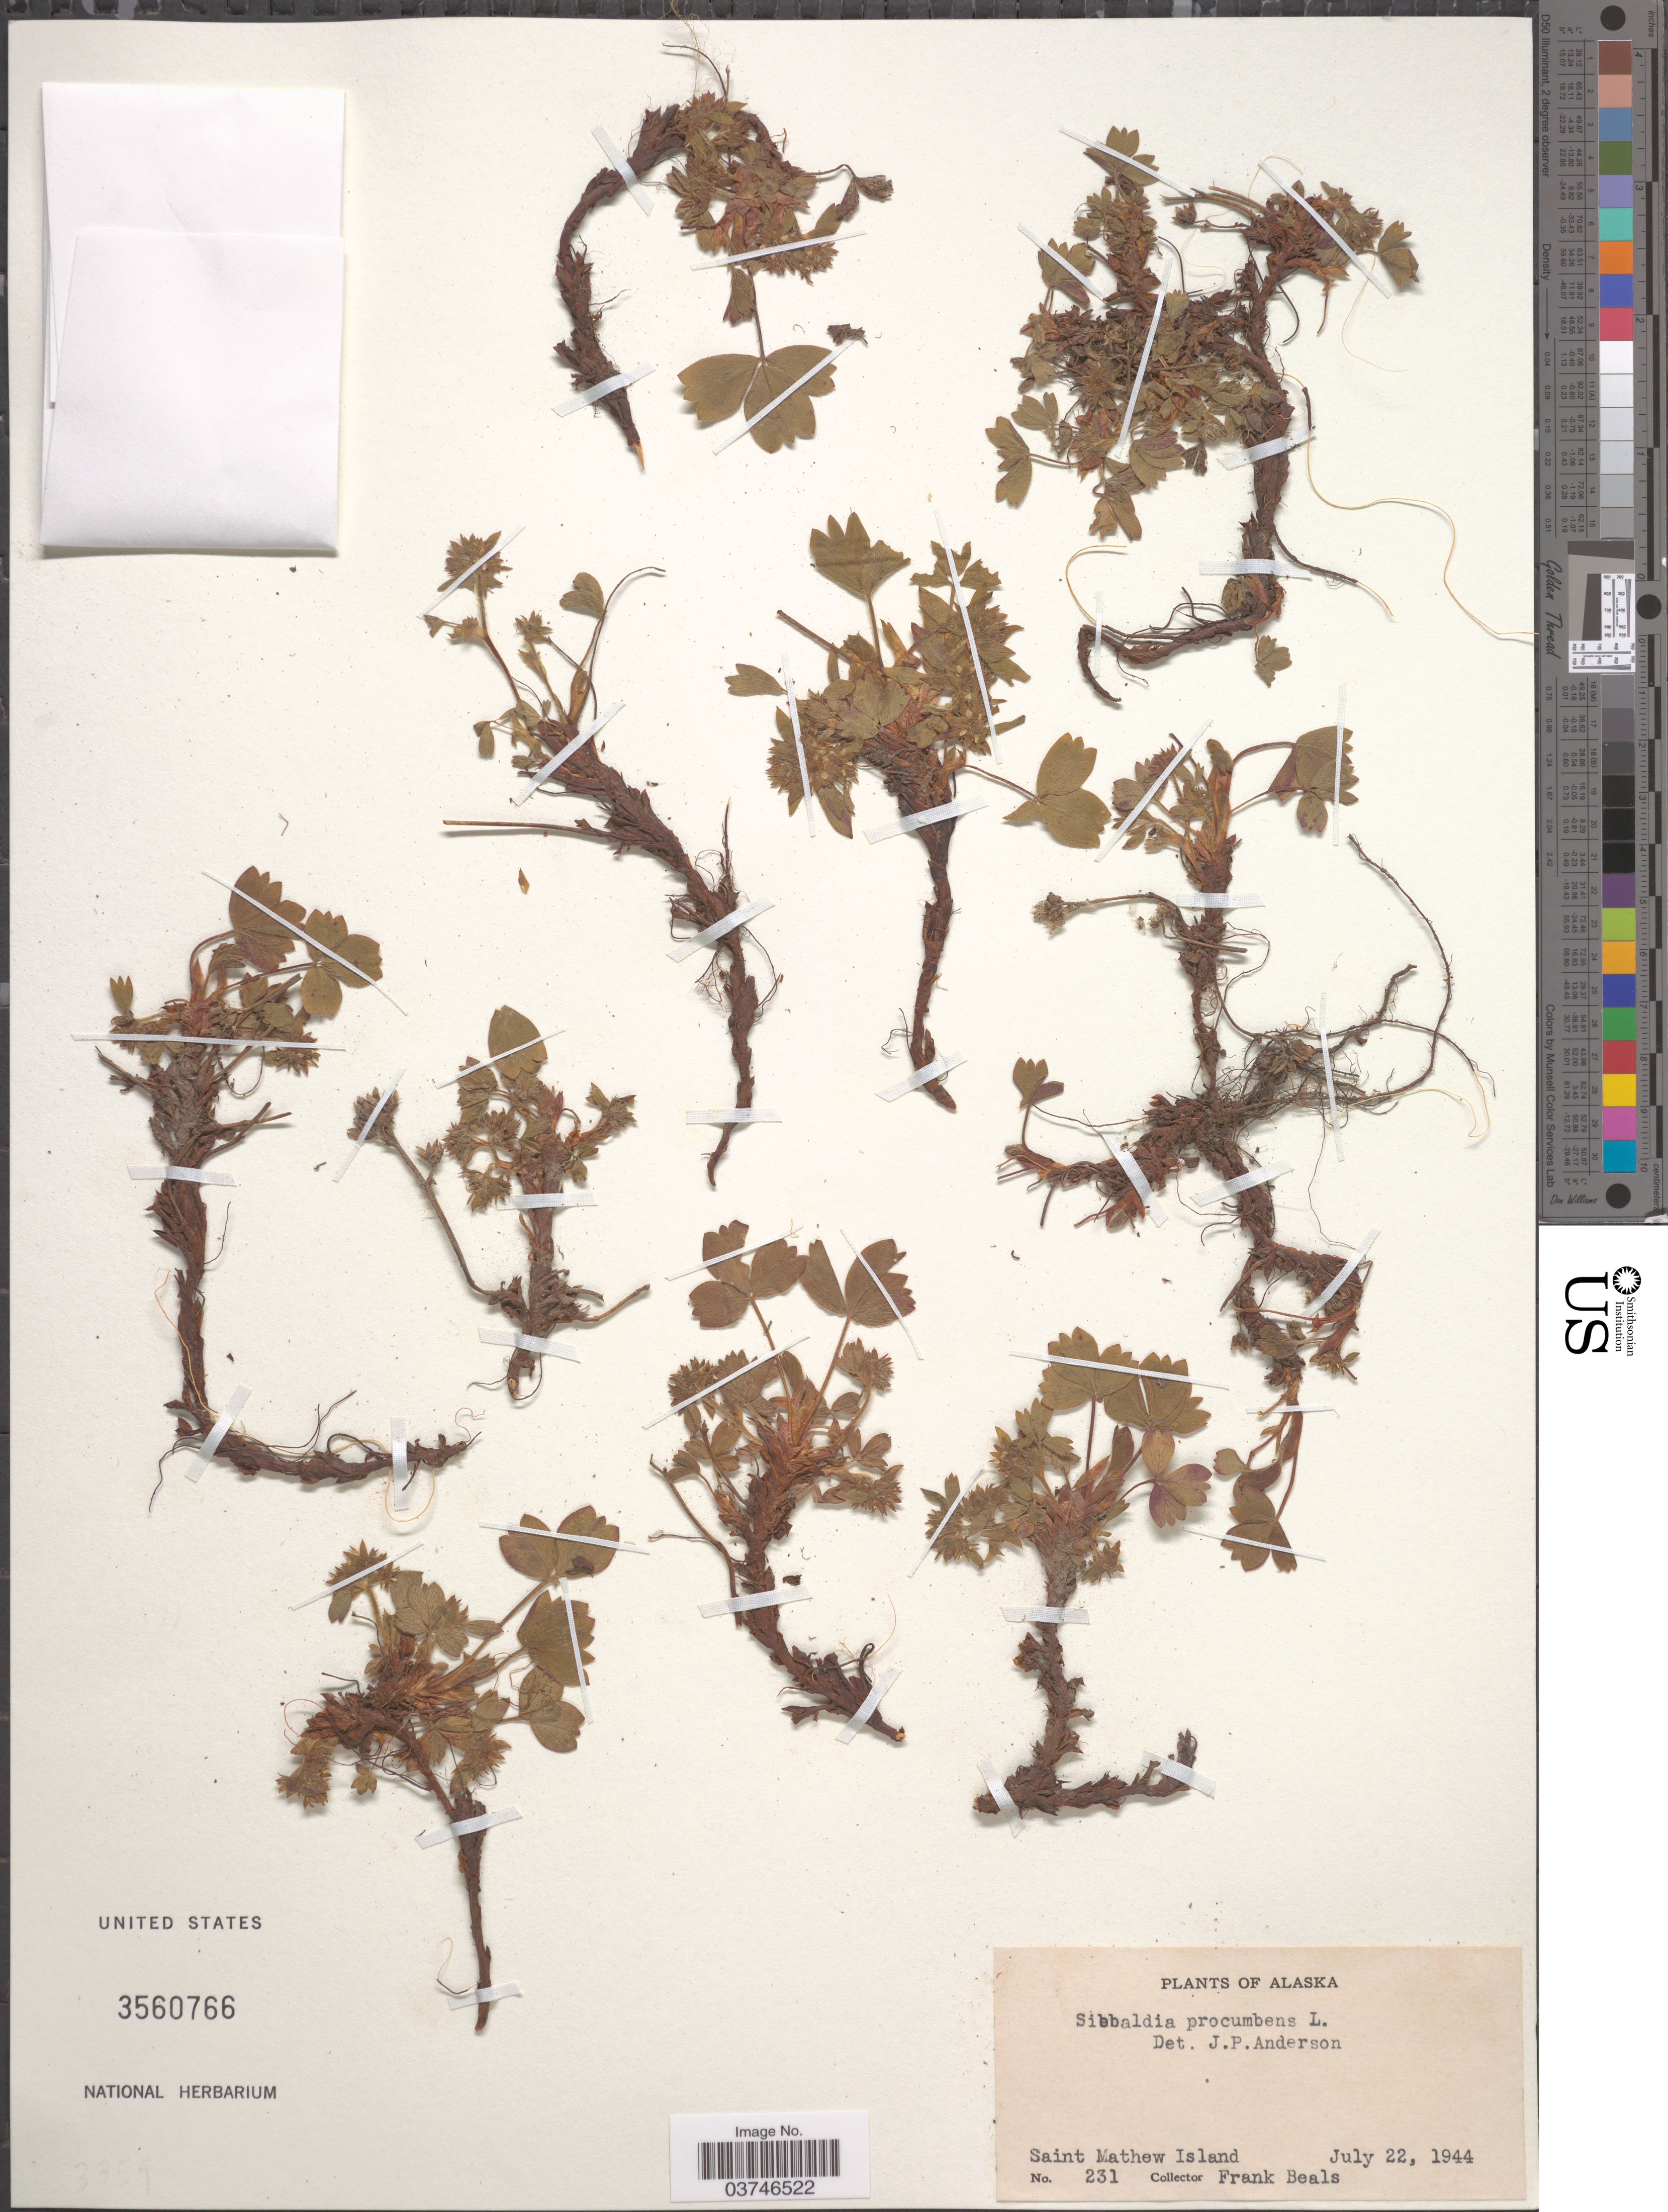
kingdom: Plantae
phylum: Tracheophyta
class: Magnoliopsida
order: Rosales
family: Rosaceae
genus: Sibbaldia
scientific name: Sibbaldia procumbens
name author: L.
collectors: F. Beals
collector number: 231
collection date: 1944-07-22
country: United States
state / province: Alaska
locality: Saint Mathew Island.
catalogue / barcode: US 3560766